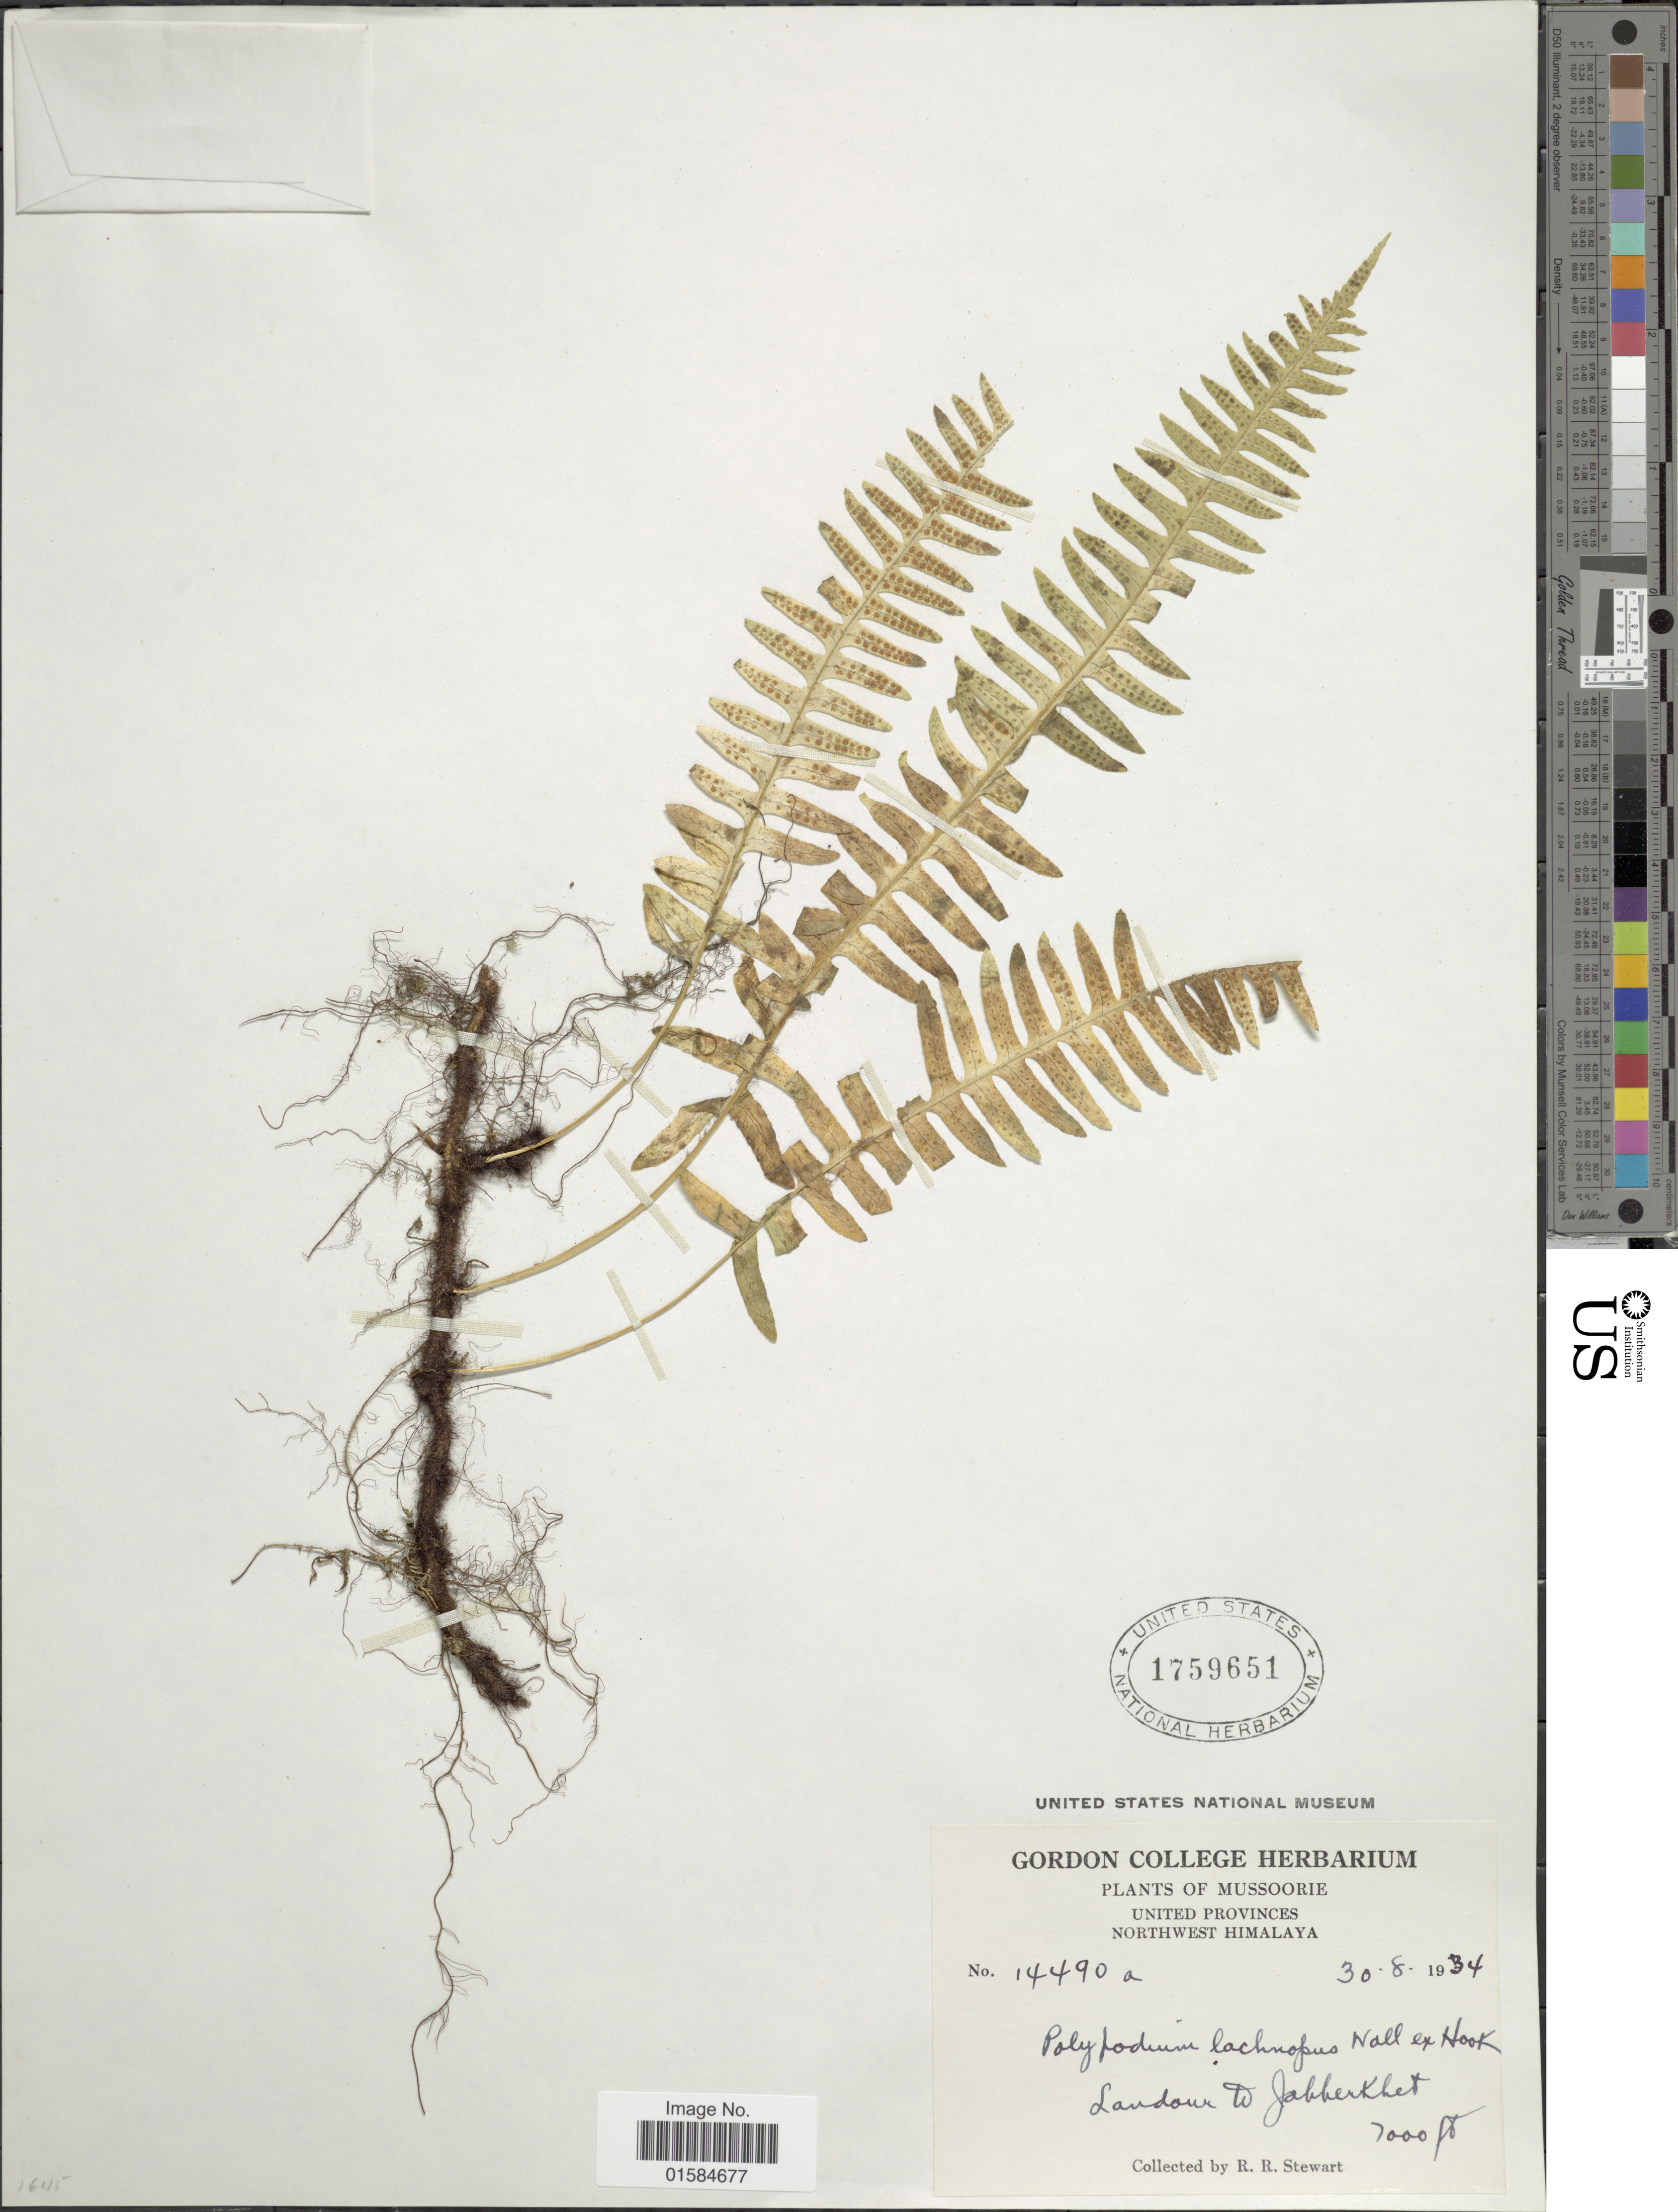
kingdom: Plantae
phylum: Tracheophyta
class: Polypodiopsida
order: Polypodiales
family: Polypodiaceae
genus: Goniophlebium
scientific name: Goniophlebium lachnopus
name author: (Wall. ex Hook.) J. Sm.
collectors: R. R. Stewart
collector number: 14490a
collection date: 1934-08-30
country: India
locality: Mussoorie, United Provinces, Northwest Himalaya, Landour to Jabberkhet (Jabarkhet)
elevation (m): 2134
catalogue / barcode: US 1759651